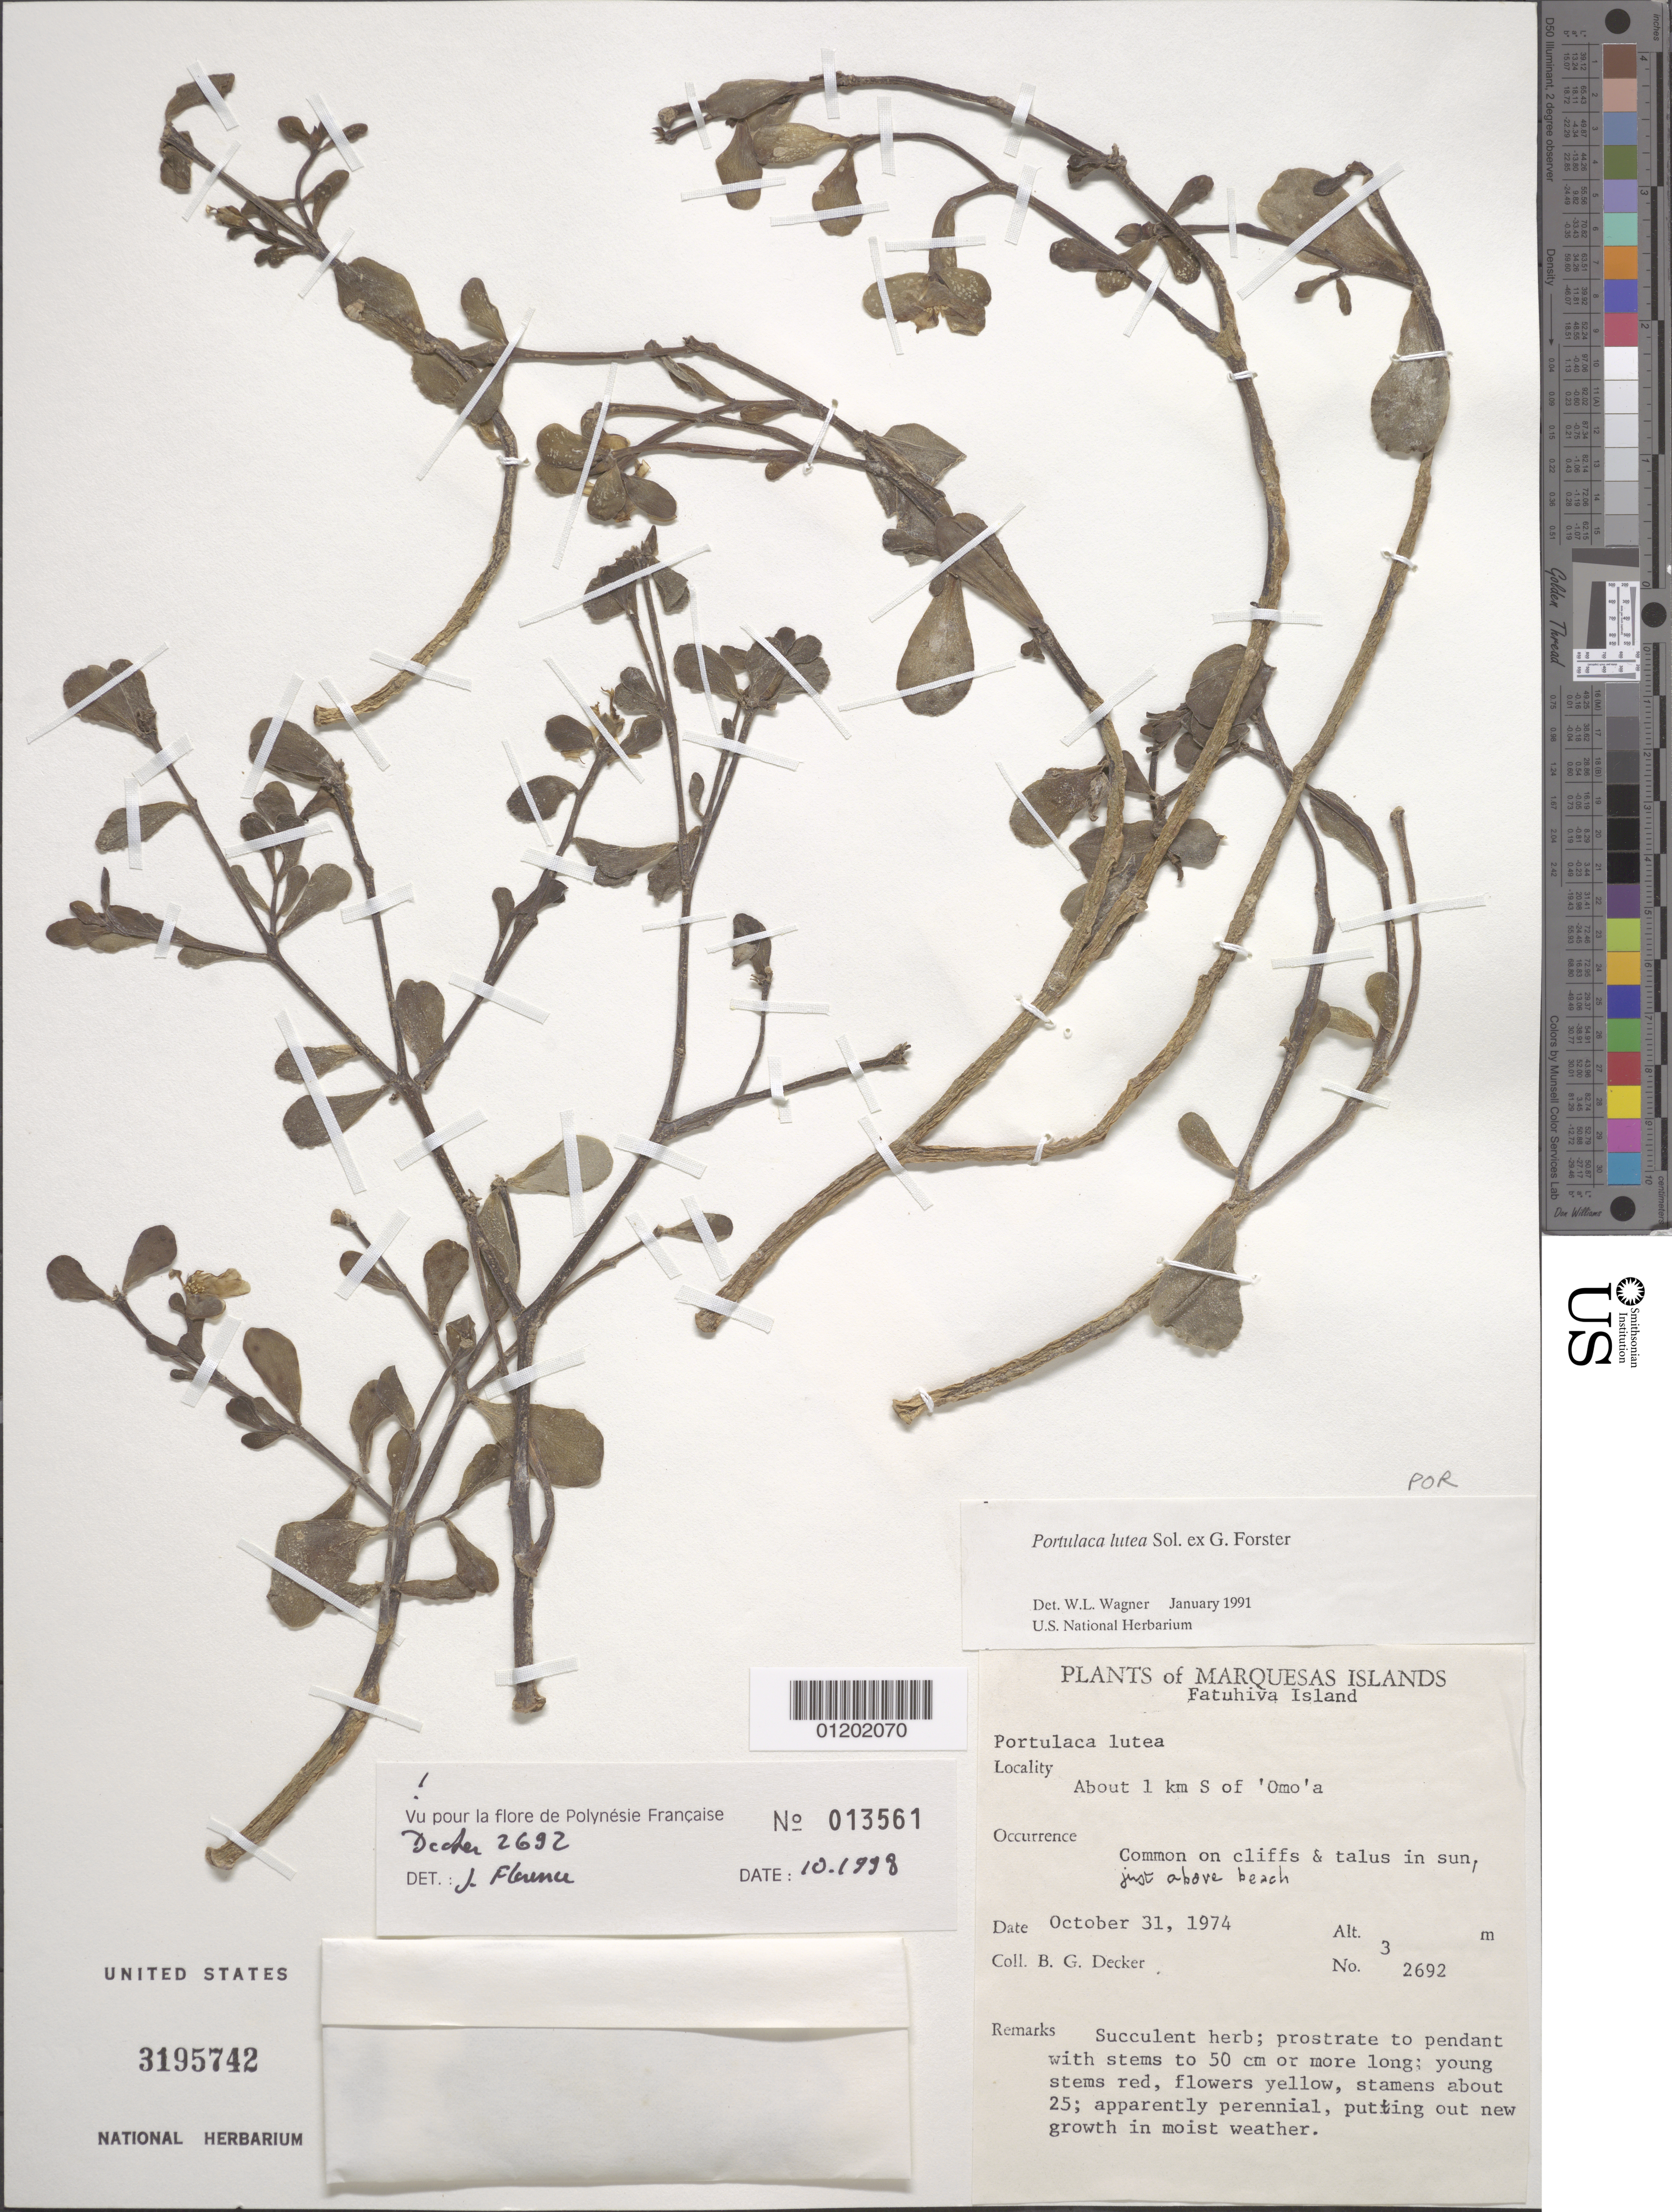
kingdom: Plantae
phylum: Tracheophyta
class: Magnoliopsida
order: Caryophyllales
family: Portulacaceae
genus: Portulaca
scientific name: Portulaca lutea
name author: Sol. ex G. Forst.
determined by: Wagner, W. L., (BOT), Smithsonian Institution - National Museum of Natural History (UNITED STATES)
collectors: B. G. Decker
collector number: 2692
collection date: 1974-10-31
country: French Polynesia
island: Fatu Hiva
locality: about 1 km S of 'Omo'a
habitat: Common on cliffs and talus in sun, just above beach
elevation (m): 3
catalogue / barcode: US 3195742